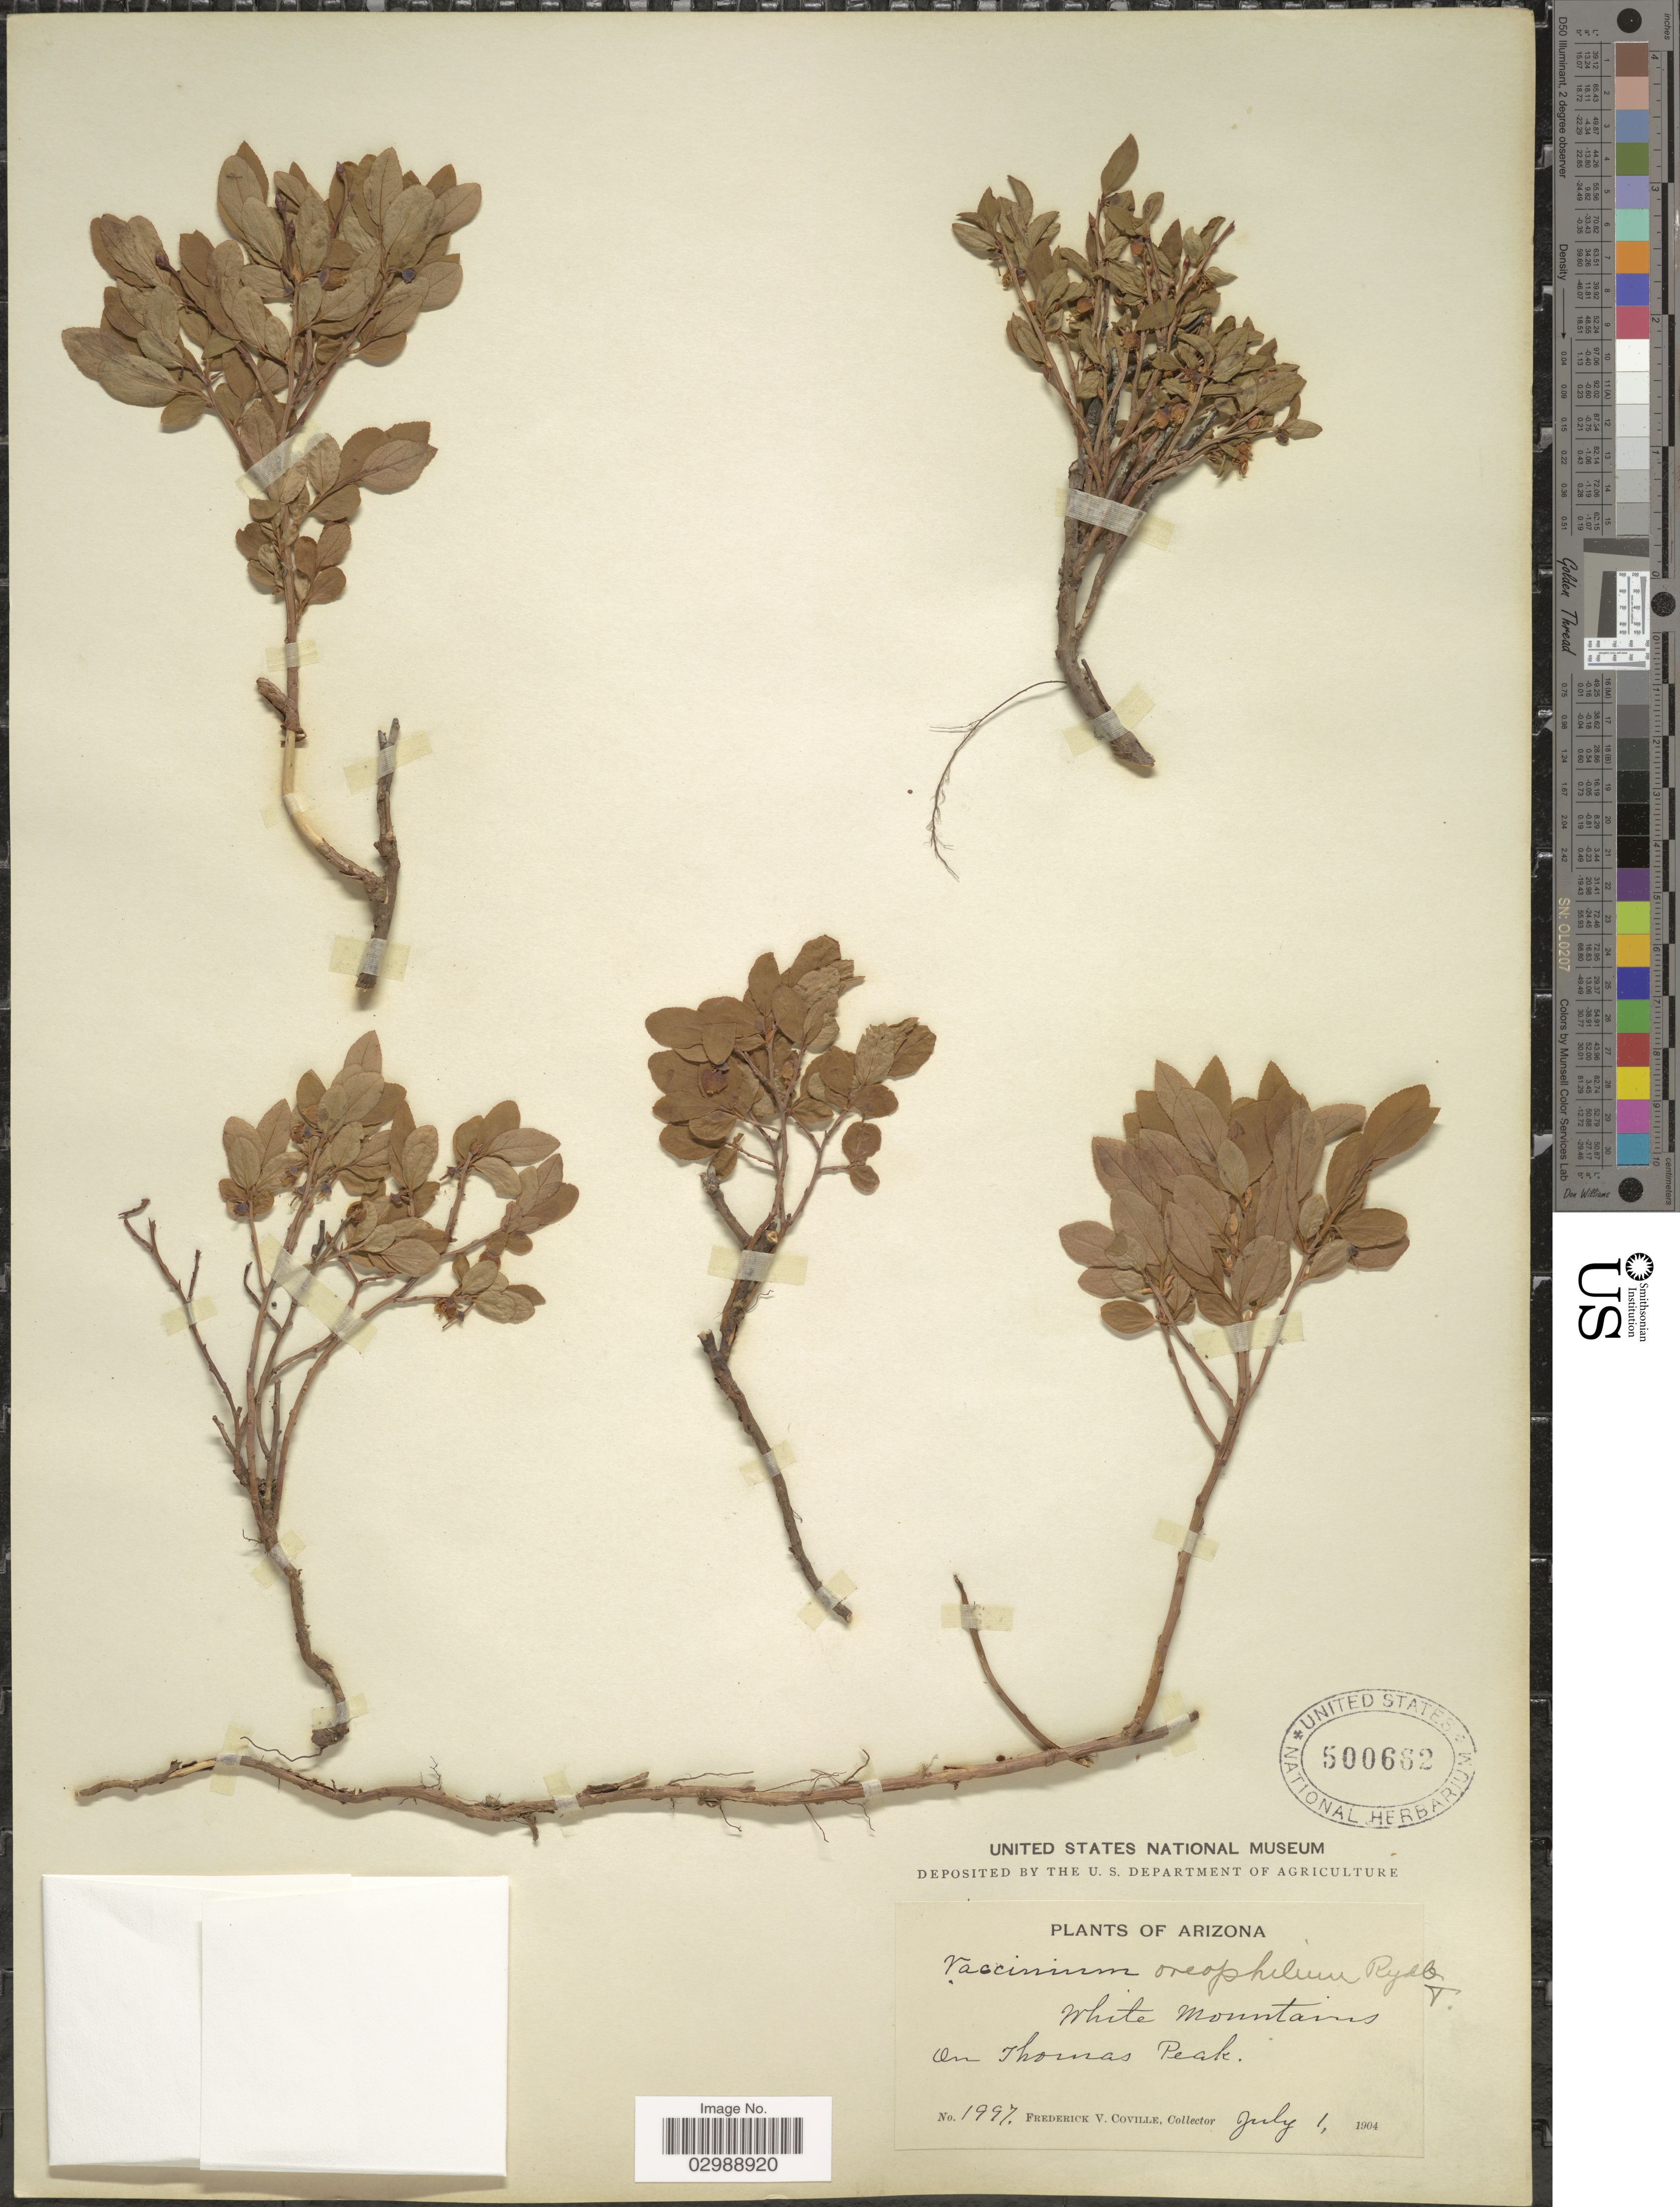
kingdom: Plantae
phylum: Tracheophyta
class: Magnoliopsida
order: Ericales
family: Ericaceae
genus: Vaccinium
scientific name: Vaccinium oreophilum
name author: Rydb.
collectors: F. V. Coville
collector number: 1997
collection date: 1904-07-01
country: United States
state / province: Arizona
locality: White Mountains on Thomas Peak.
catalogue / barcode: US 500662